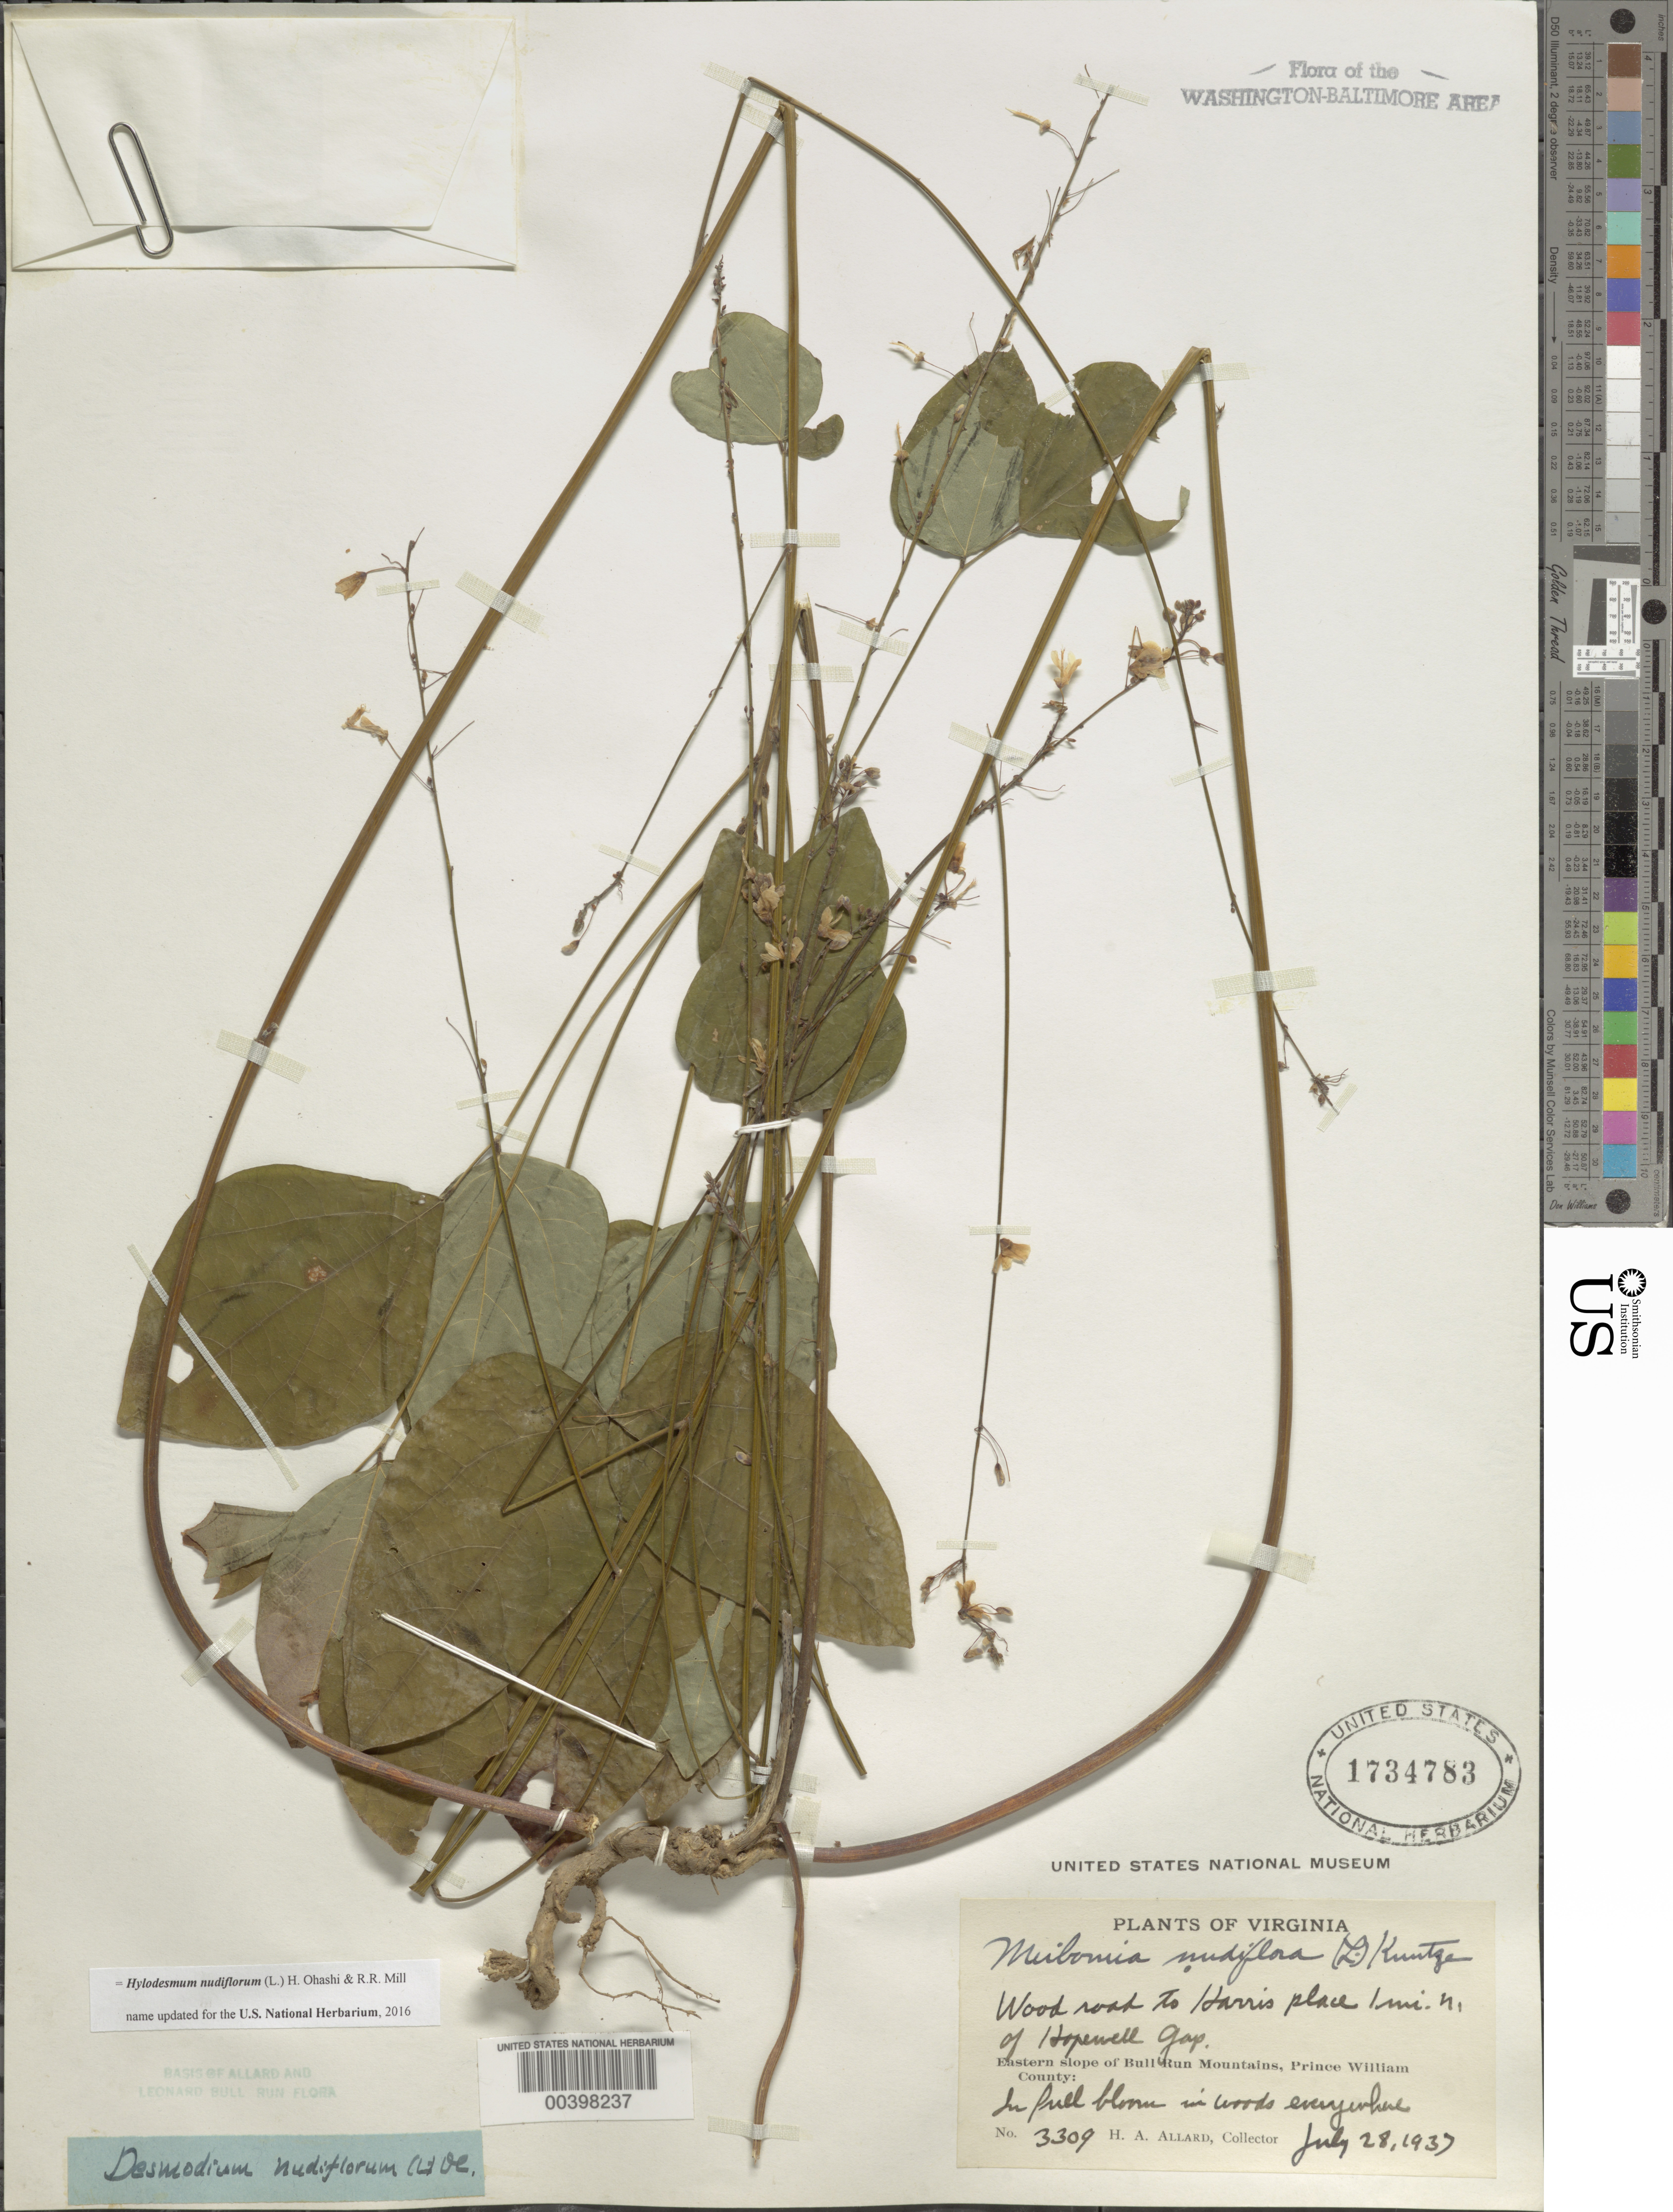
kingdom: Plantae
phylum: Tracheophyta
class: Magnoliopsida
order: Fabales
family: Fabaceae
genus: Hylodesmum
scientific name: Hylodesmum nudiflorum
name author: (L.) H. Ohashi & R.R. Mill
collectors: H. A. Allard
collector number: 3309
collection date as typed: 28 Jul 1937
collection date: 1937-07-28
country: United States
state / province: Virginia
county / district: Prince William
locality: North of Hopewell Gap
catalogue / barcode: US 1734783